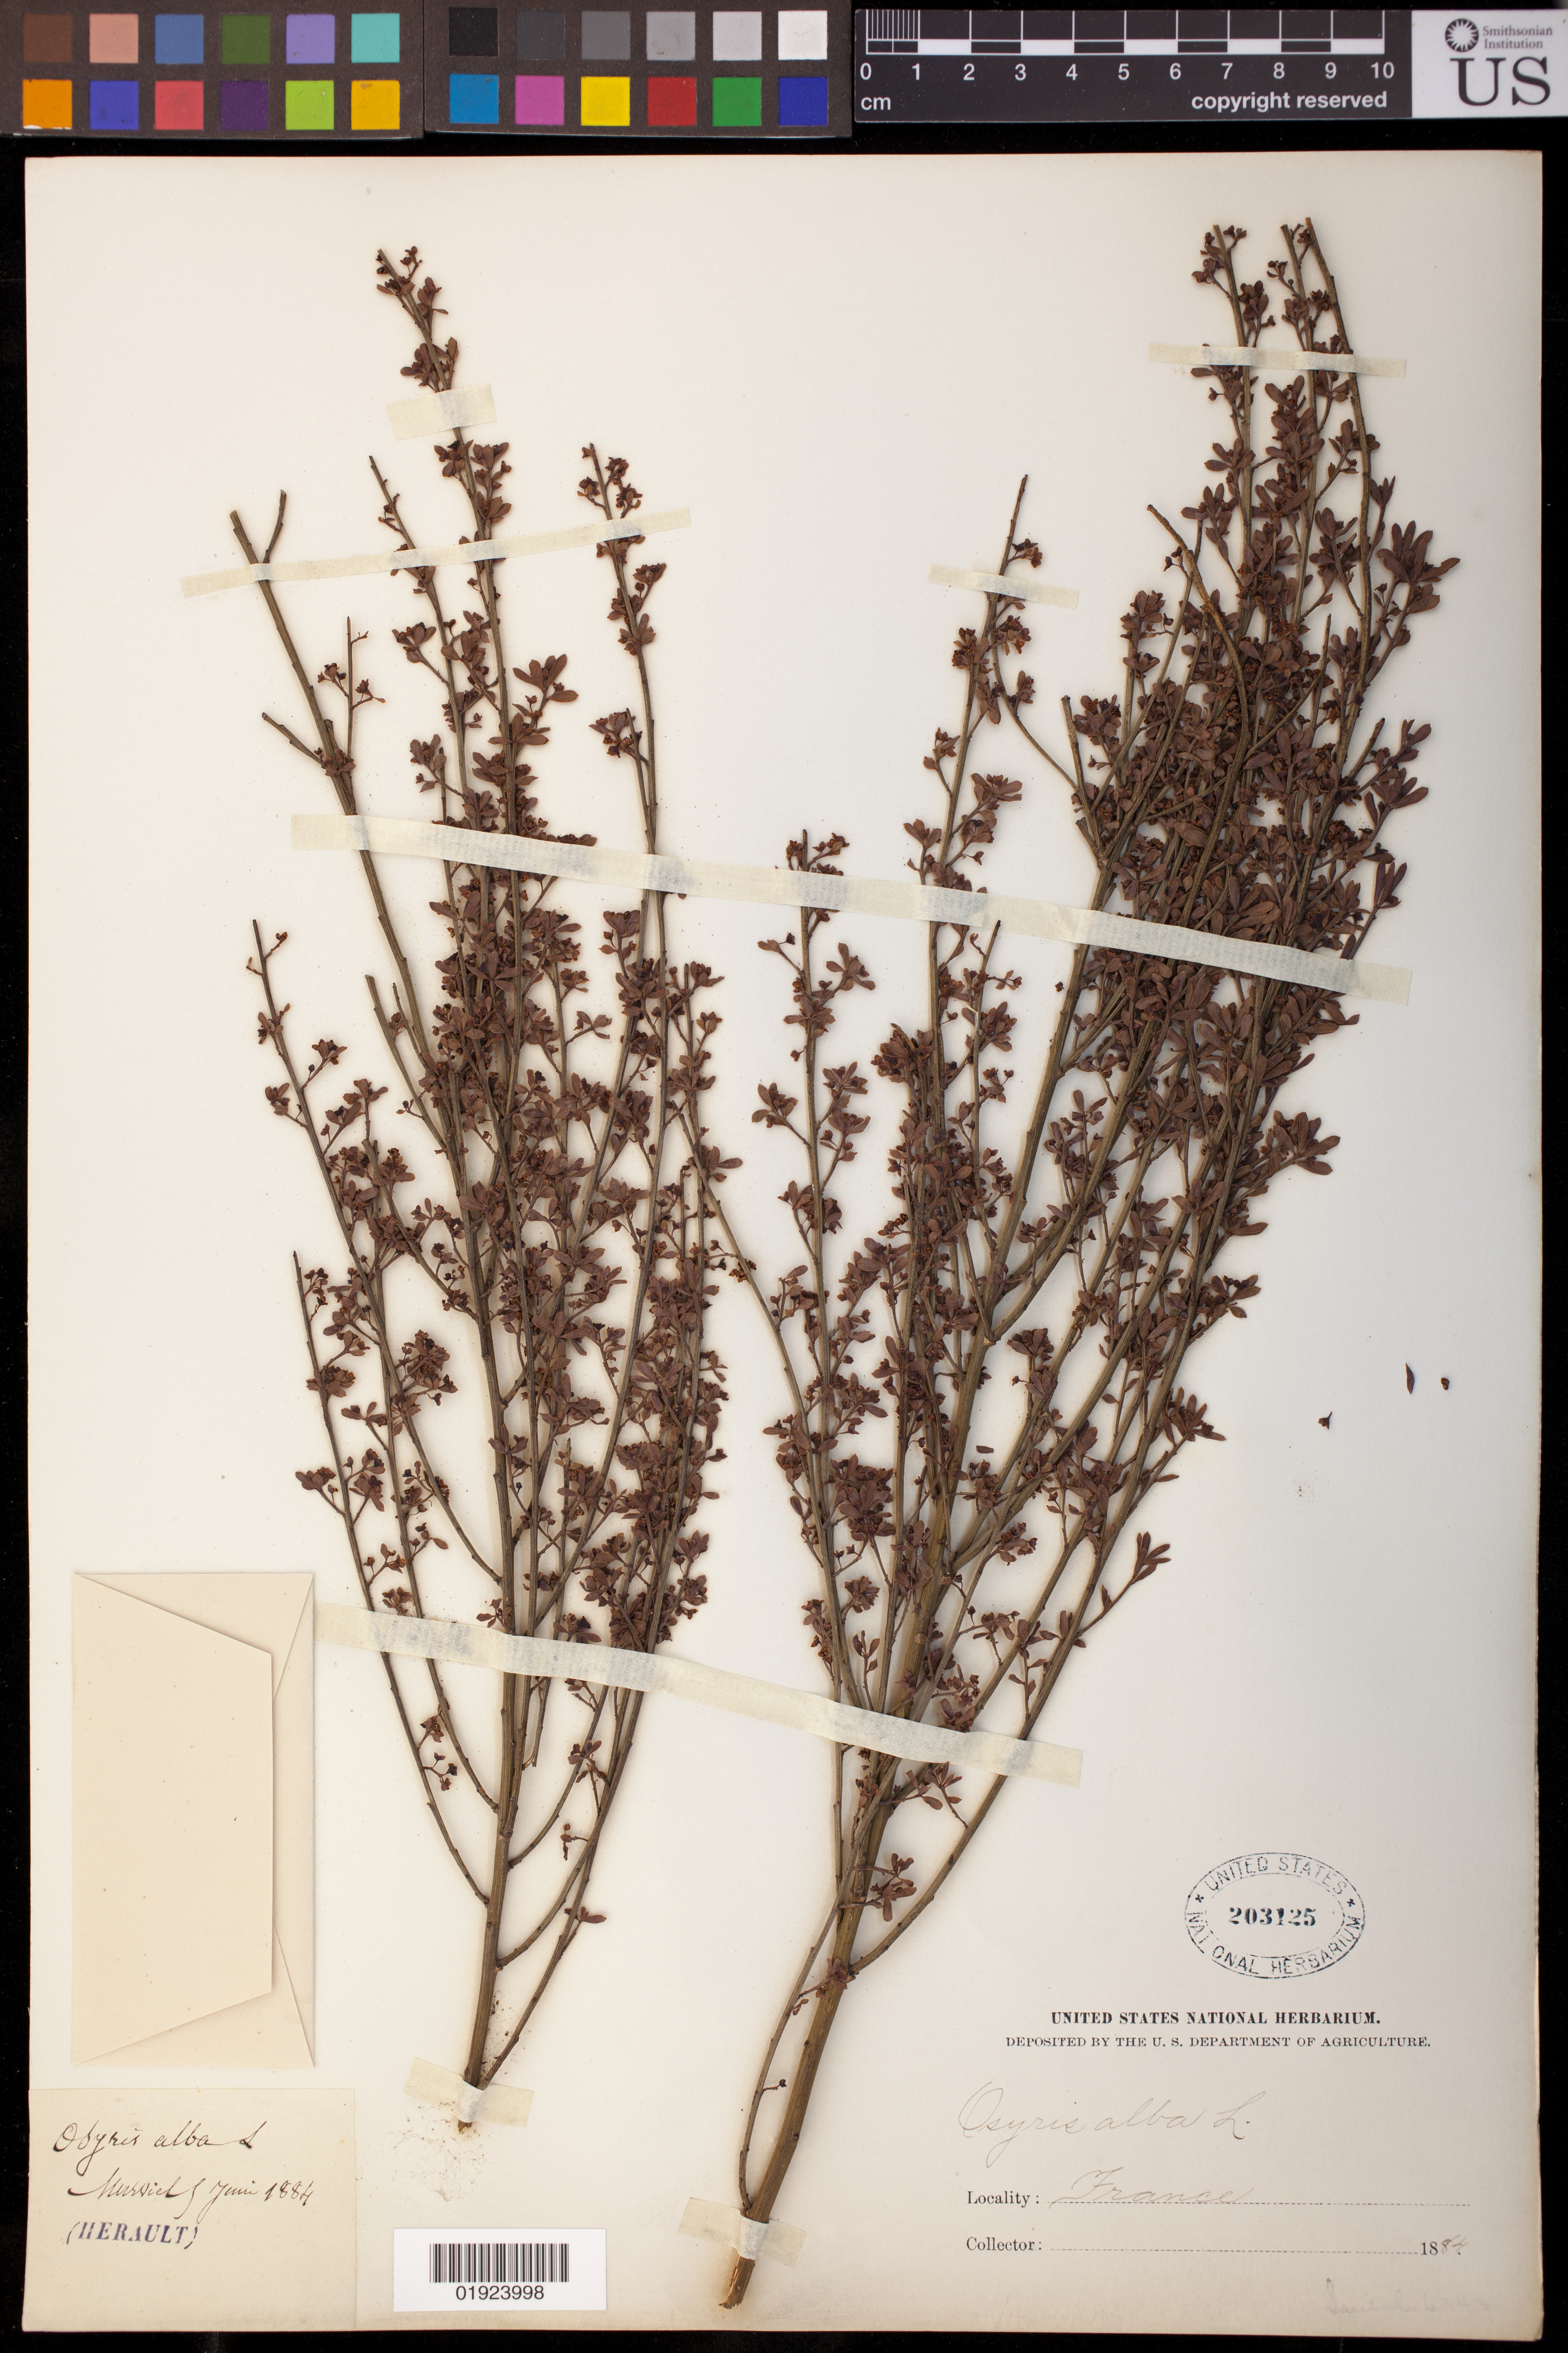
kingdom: Plantae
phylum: Tracheophyta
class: Magnoliopsida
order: Santalales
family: Santalaceae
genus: Osyris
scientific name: Osyris alba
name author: L.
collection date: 1884-06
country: France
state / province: Occitanie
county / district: Hérault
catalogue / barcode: US 203125